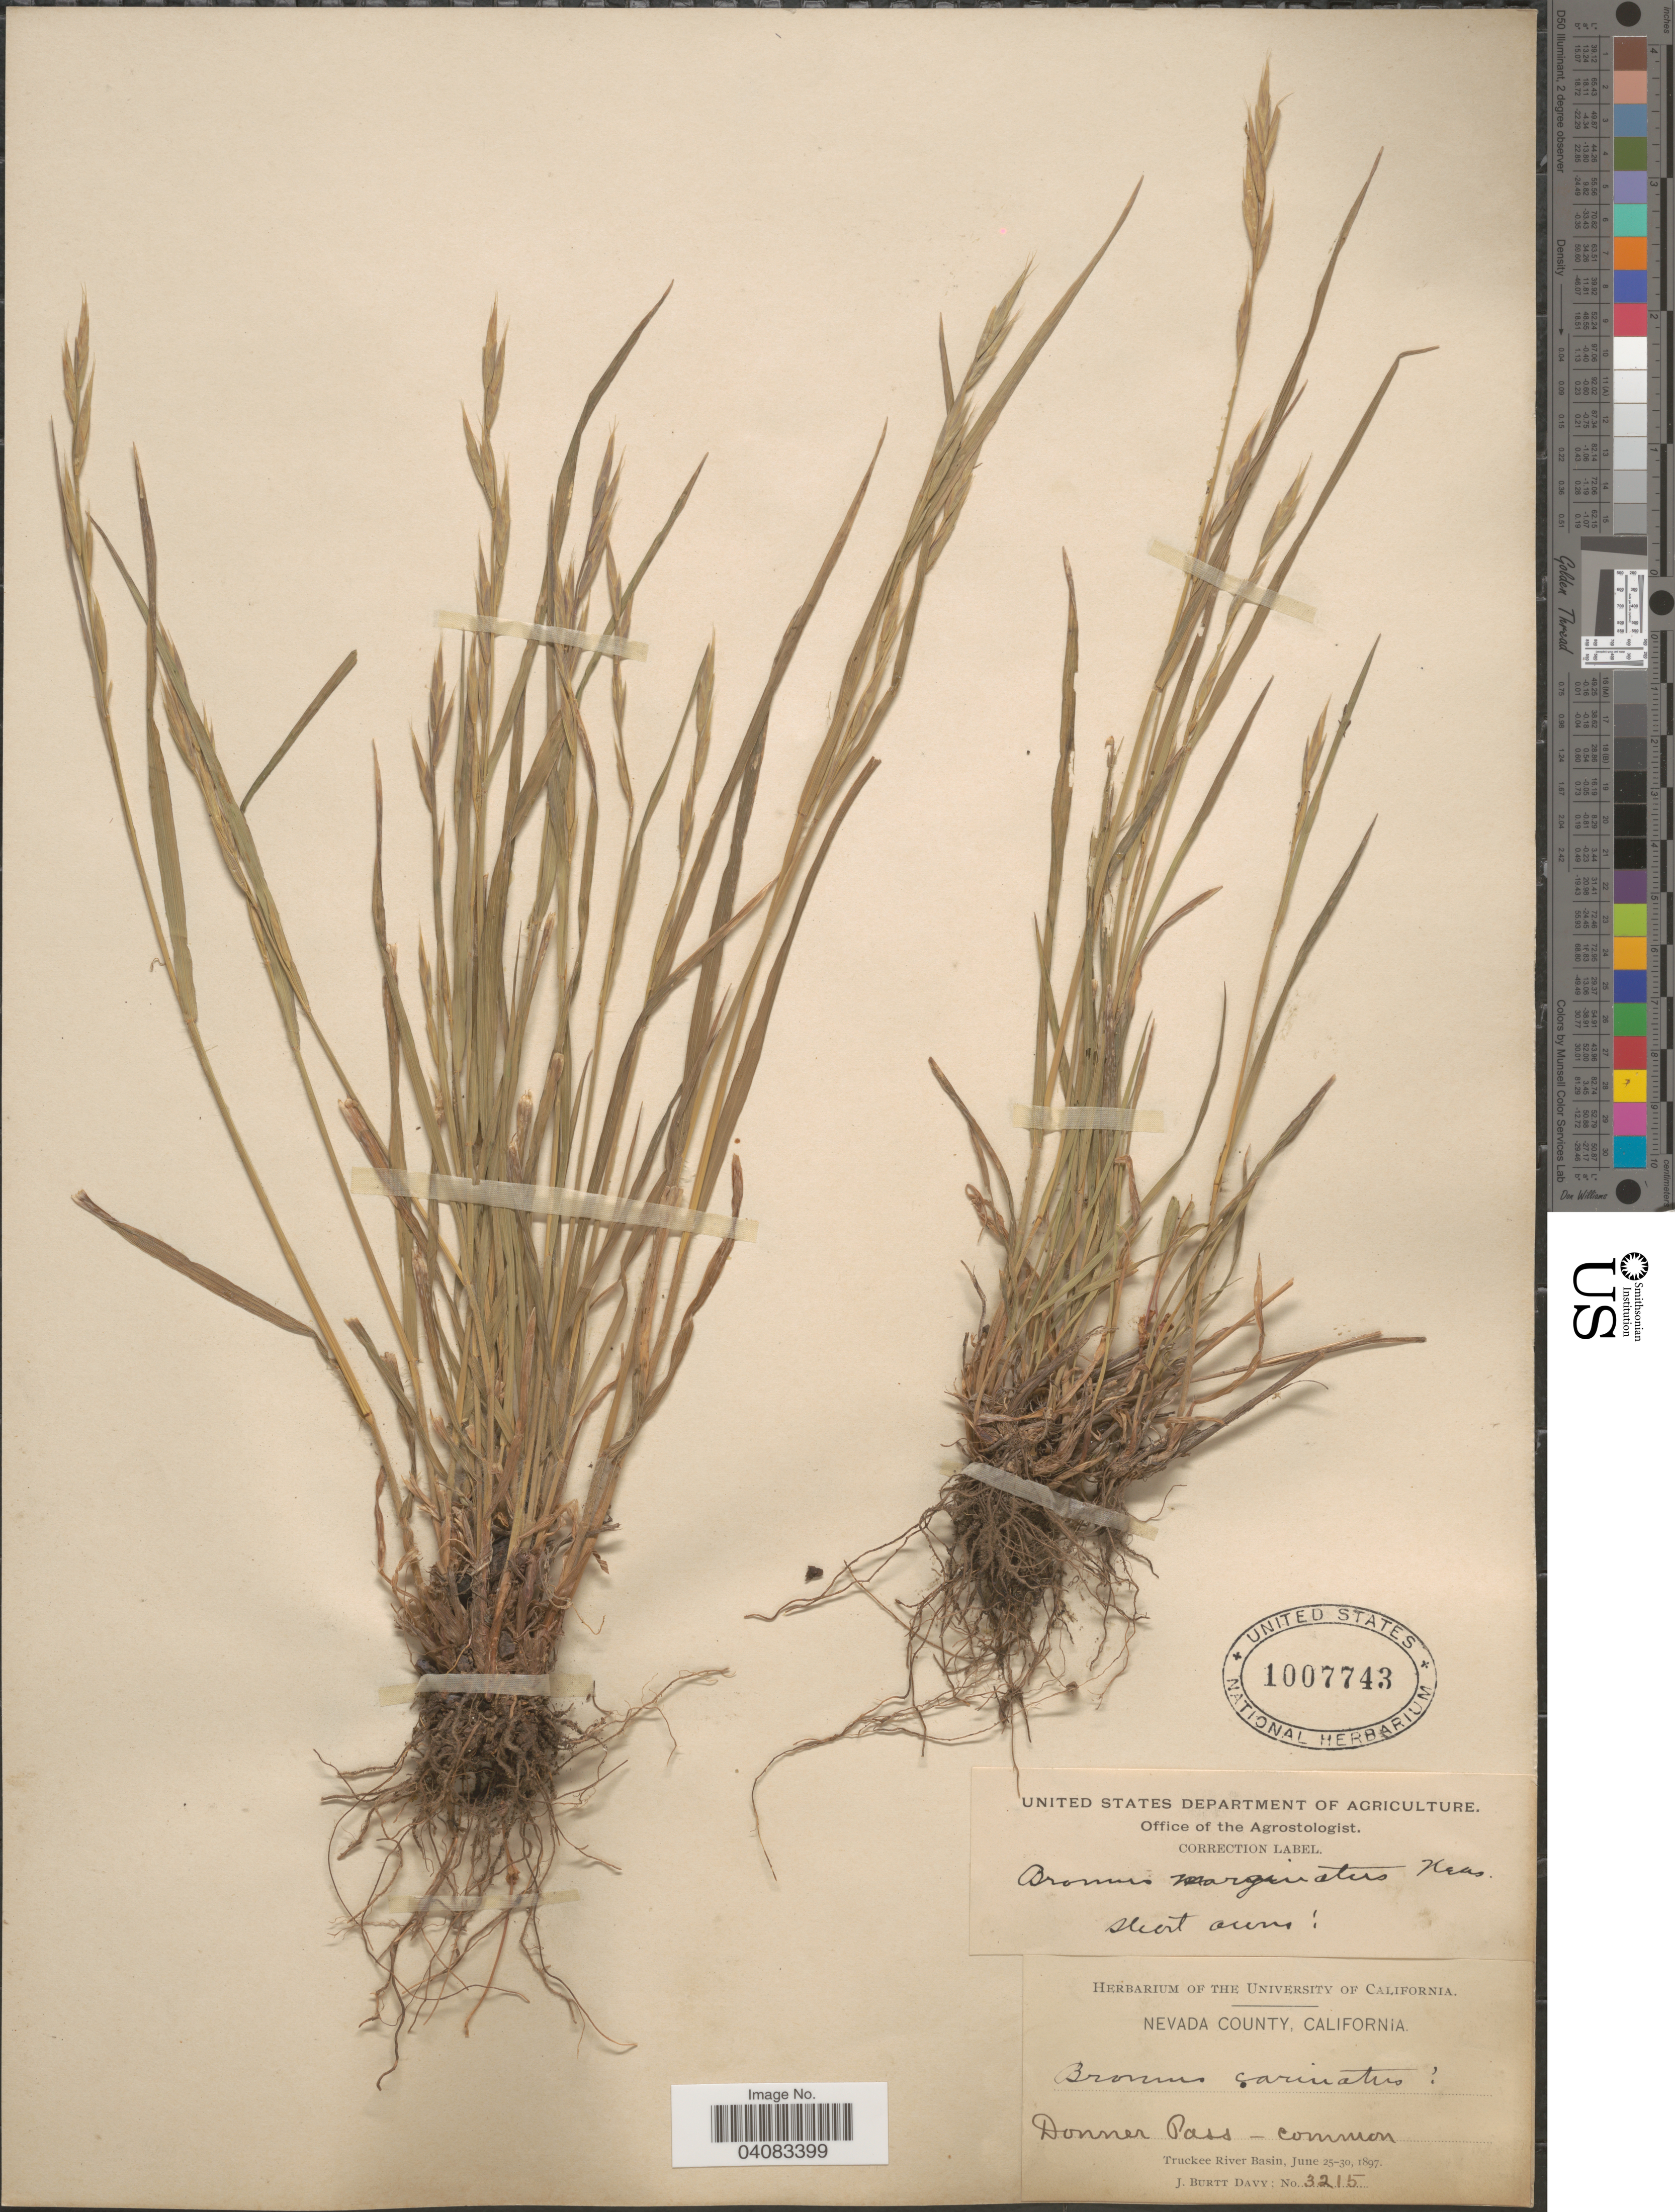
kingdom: Plantae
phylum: Tracheophyta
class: Liliopsida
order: Poales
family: Poaceae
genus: Bromus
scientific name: Bromus marginatus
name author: Nees ex Steud.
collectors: J. Burtt Davy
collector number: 3215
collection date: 1897-06-25/1897-06-30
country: United States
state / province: California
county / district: Nevada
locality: Nevada County. Donner Pass. Truckee River Basin.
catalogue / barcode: US 1007743